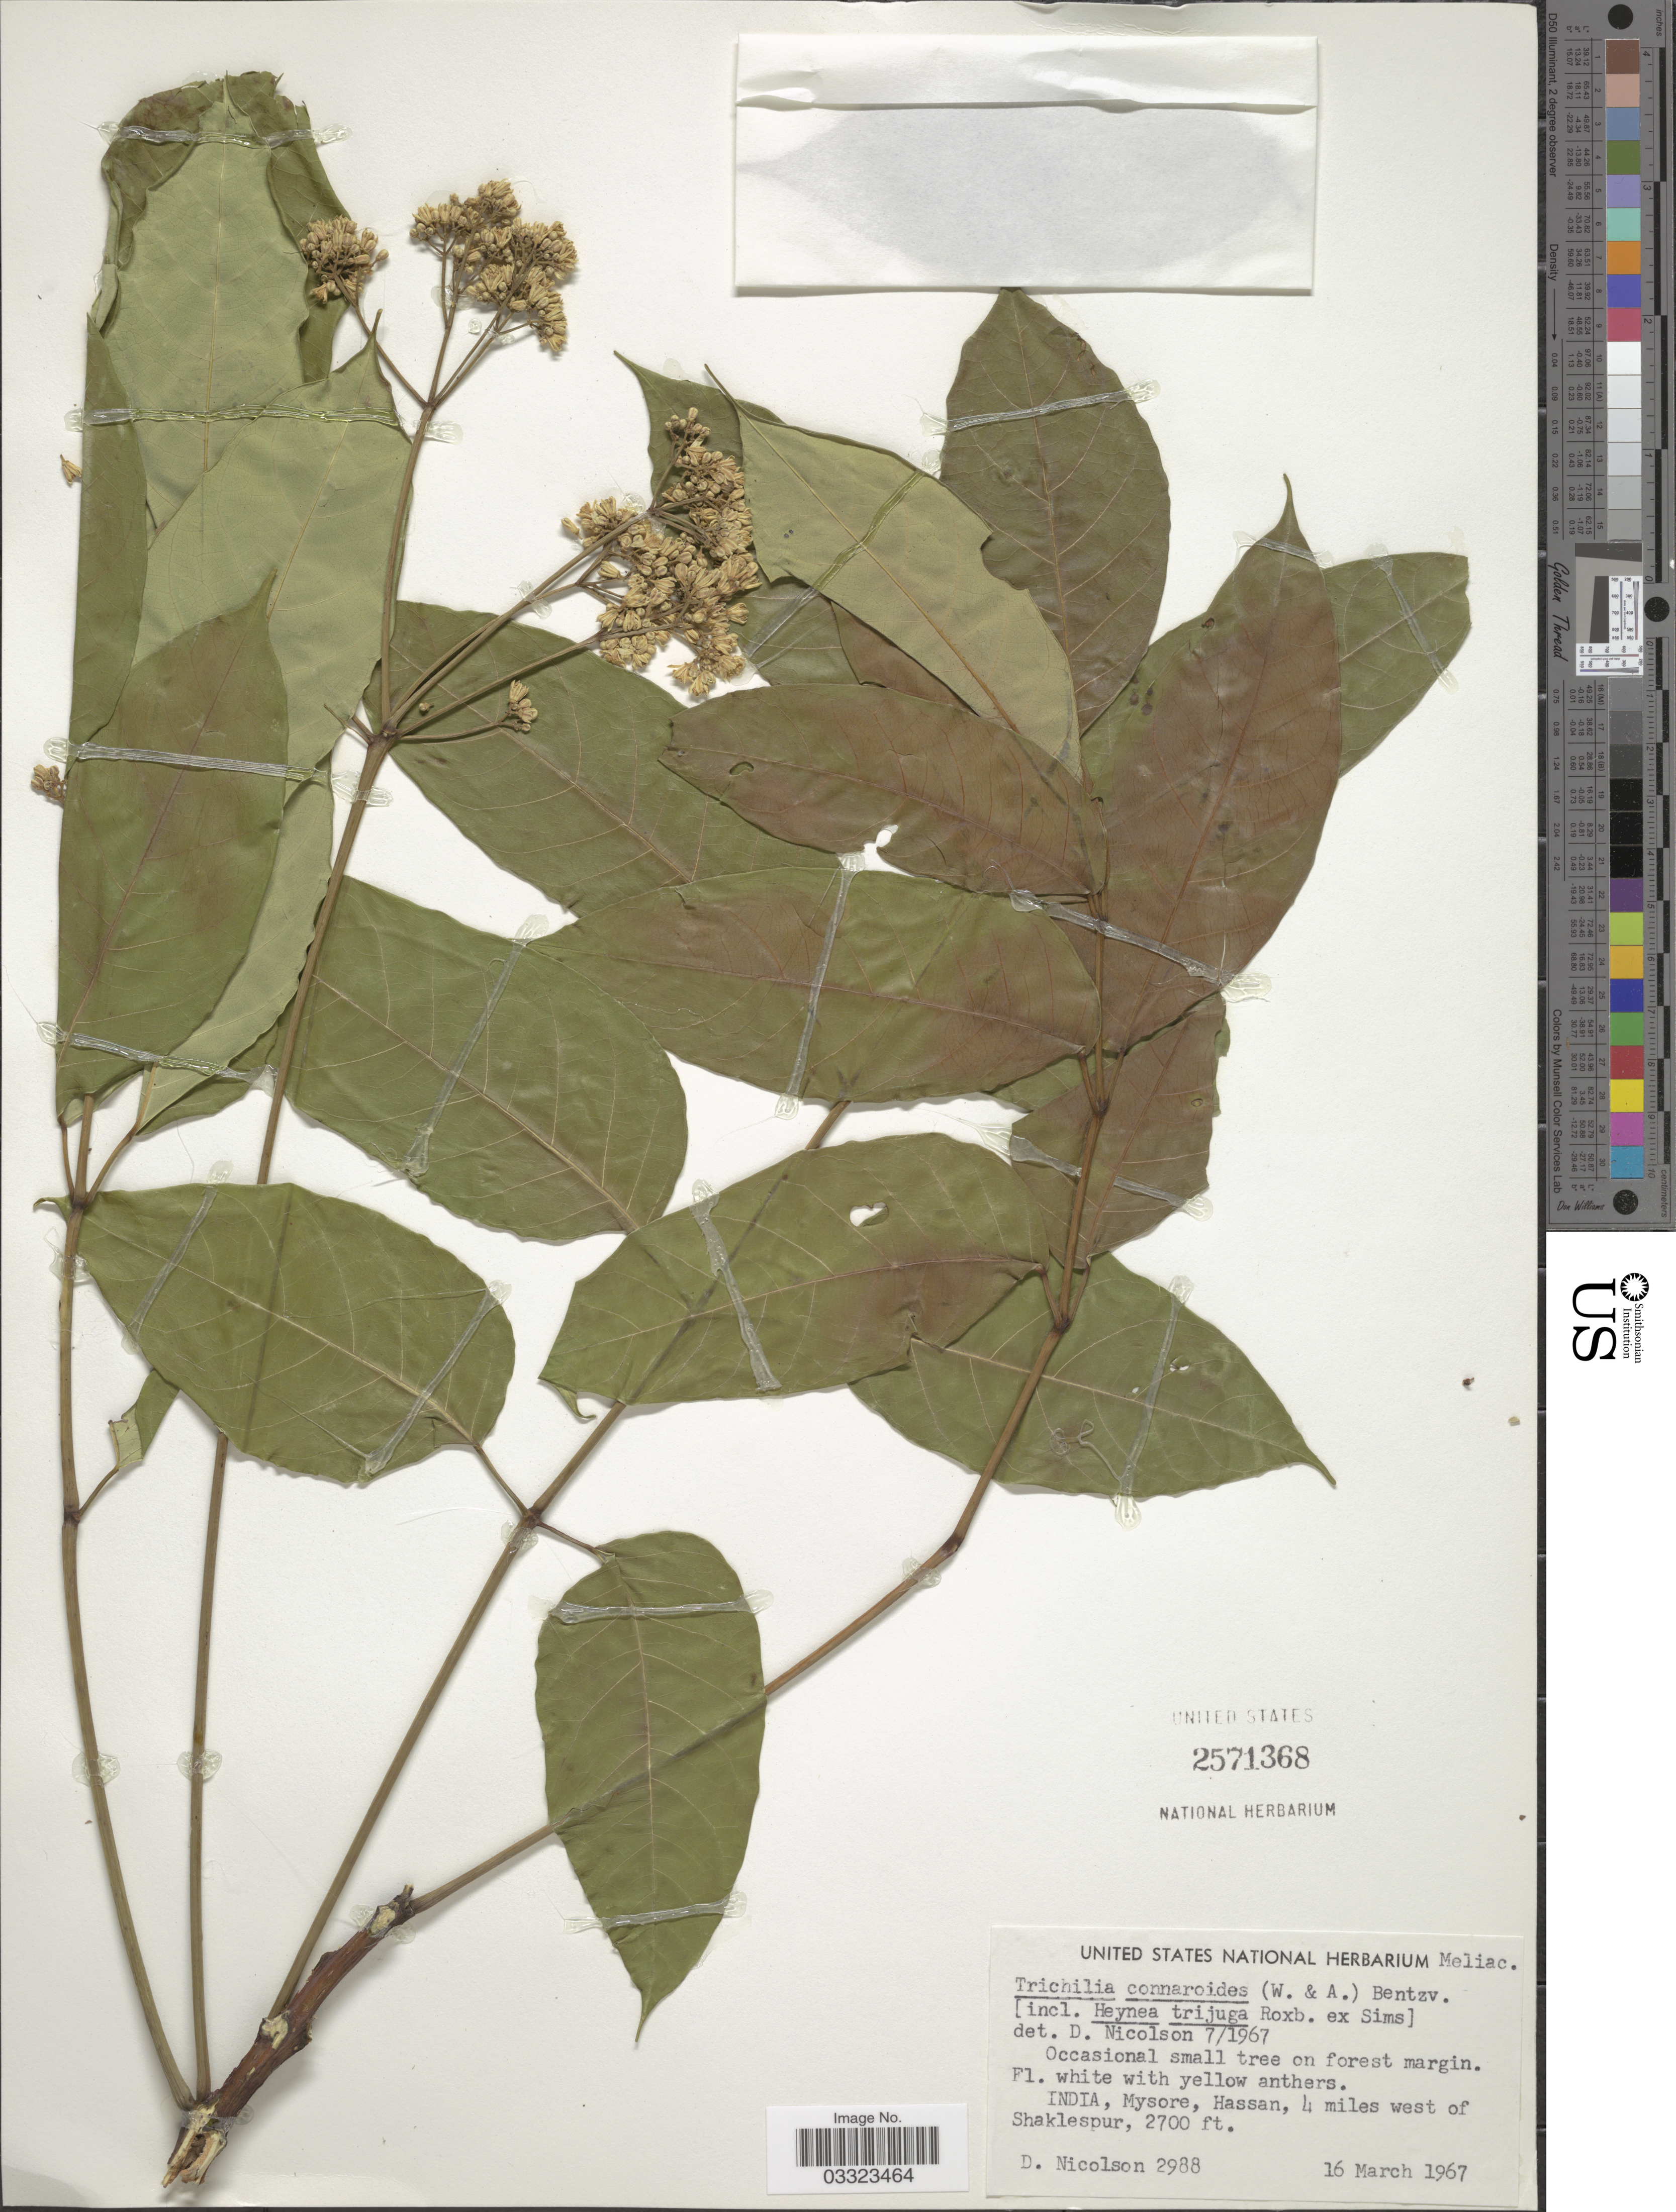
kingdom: Plantae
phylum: Tracheophyta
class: Magnoliopsida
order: Sapindales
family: Meliaceae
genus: Trichilia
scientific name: Trichilia connaroides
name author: (Wight & Arn.) Bentv.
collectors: D. H. Nicolson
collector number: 2988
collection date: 1967-03-16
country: India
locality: Mysore, Hassan, 4 miles west of Shaklespur.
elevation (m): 823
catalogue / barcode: US 2571368